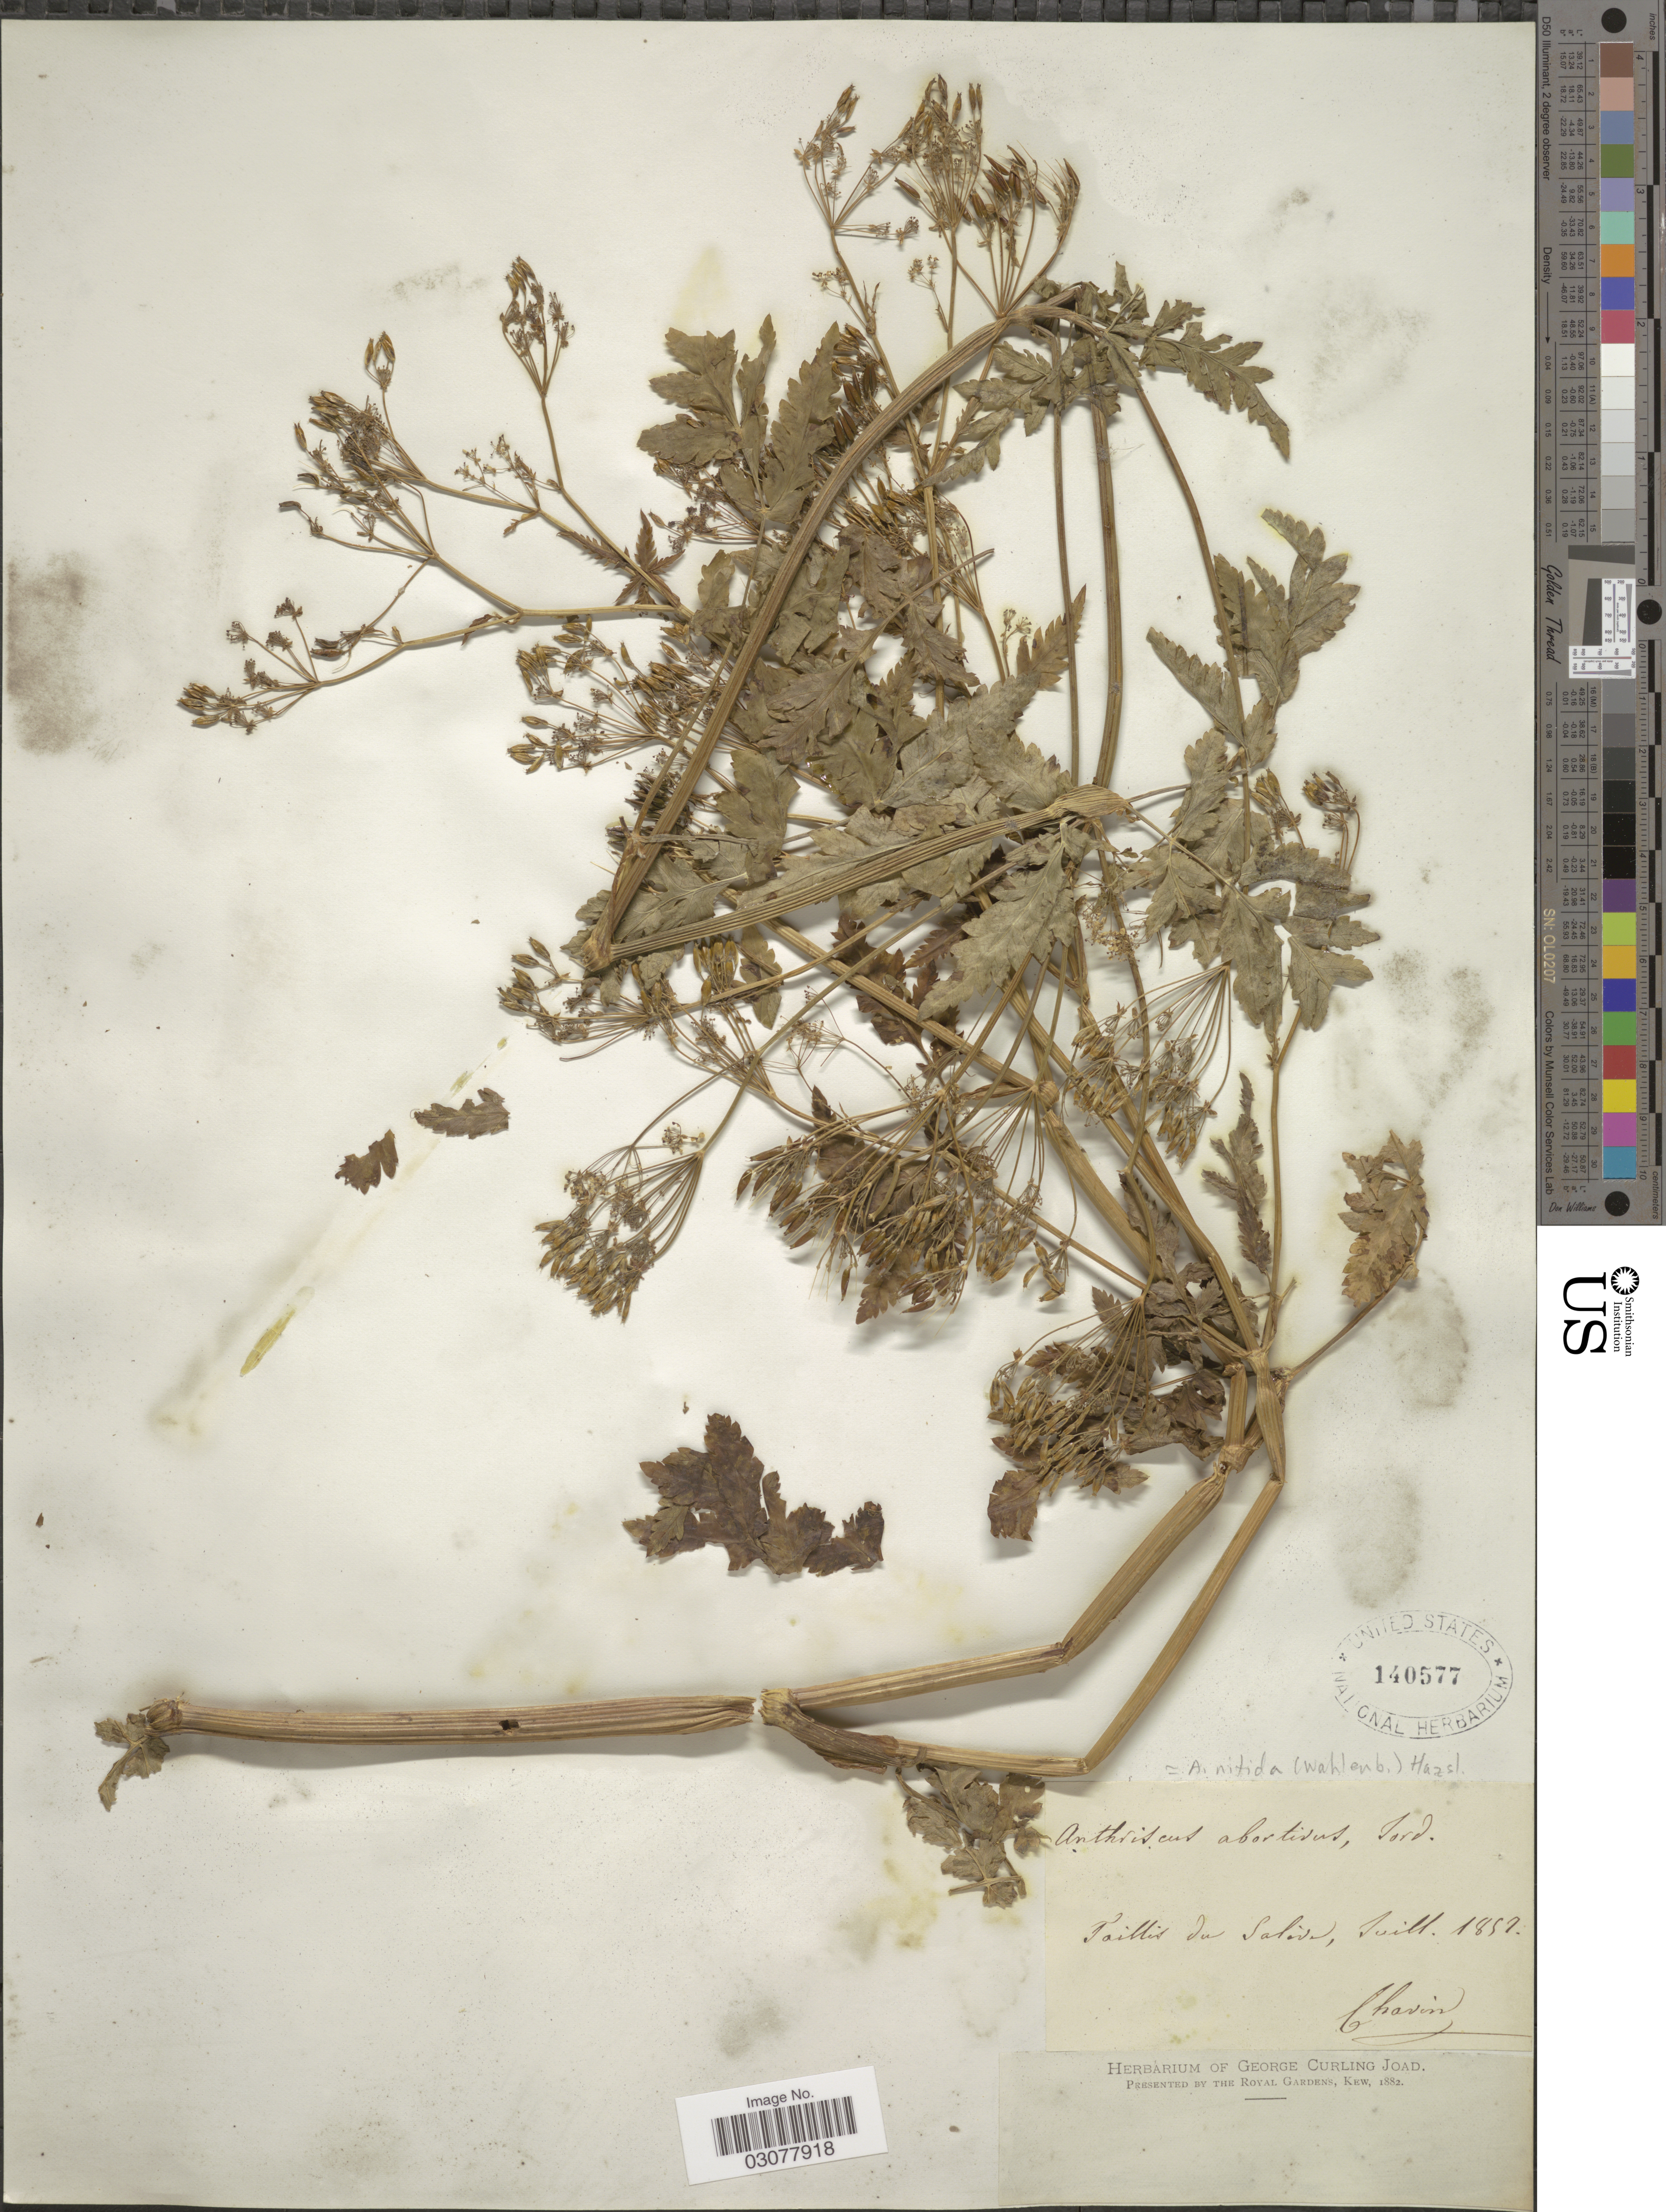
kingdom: Plantae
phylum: Tracheophyta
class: Magnoliopsida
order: Apiales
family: Apiaceae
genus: Anthriscus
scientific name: Anthriscus nitidus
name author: (Wahlenb.) Garcke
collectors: -. Chavin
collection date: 1857-07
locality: Taillis du Salive [interpreted].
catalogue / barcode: US 140577